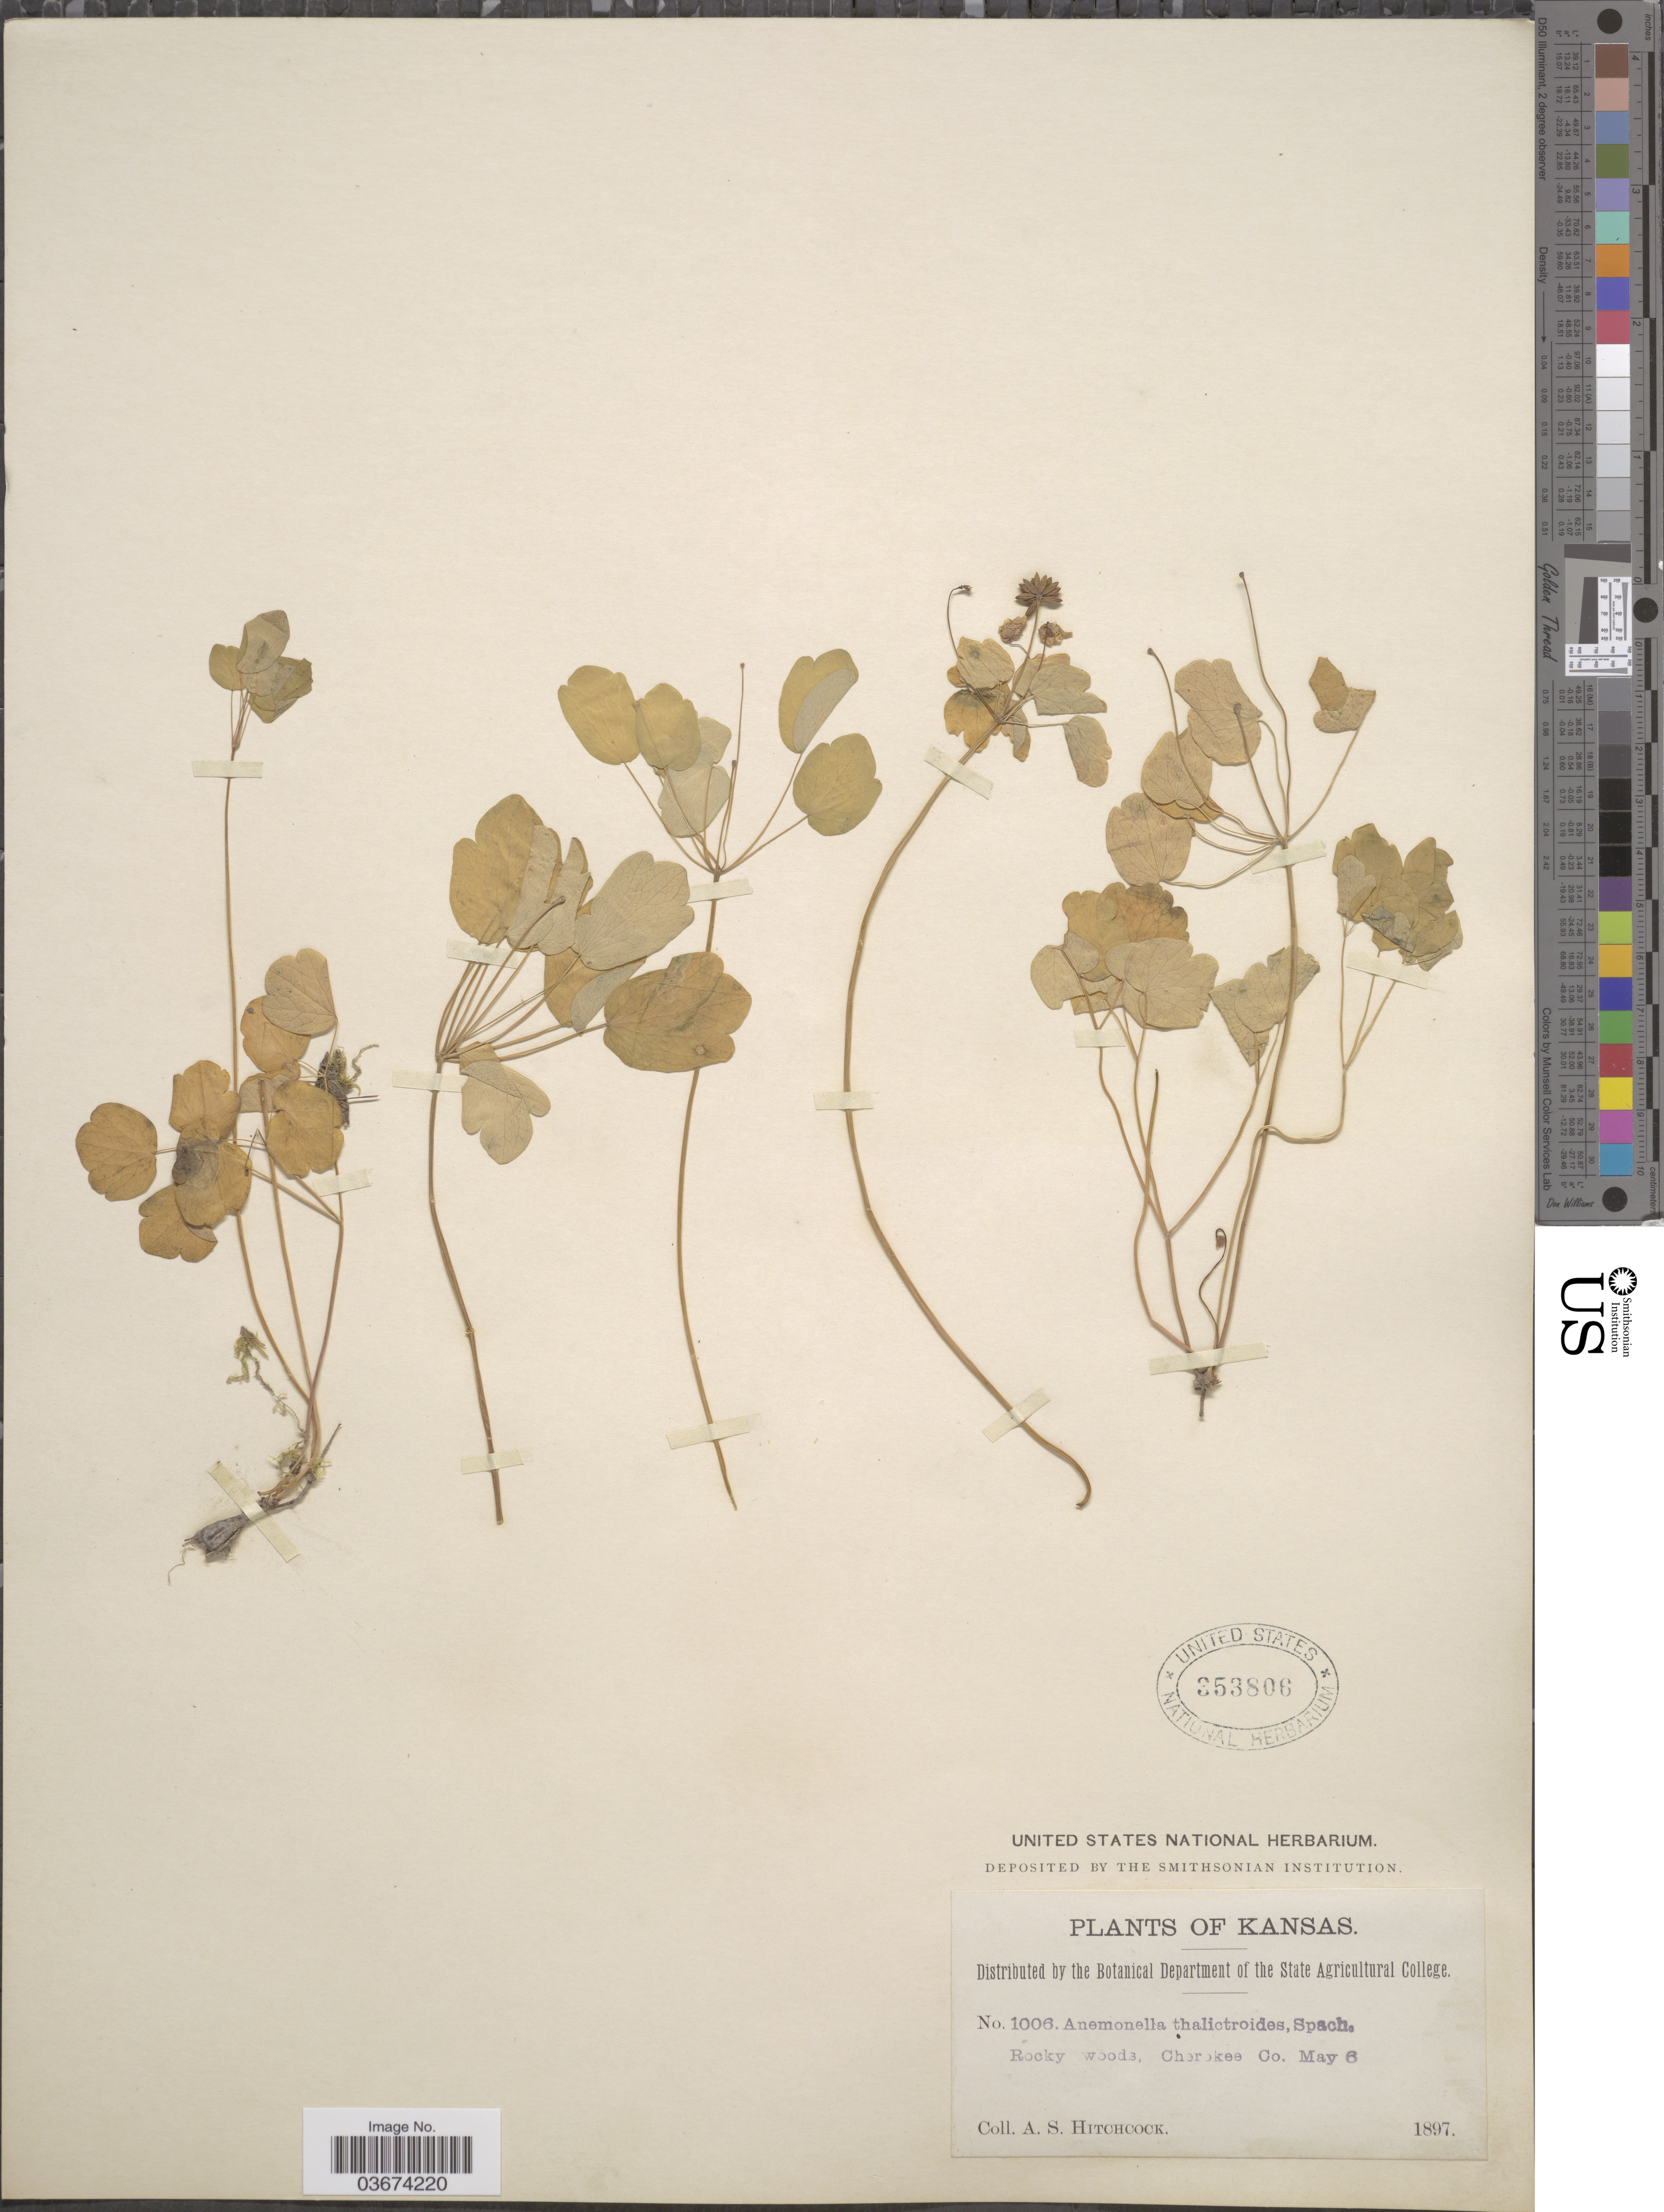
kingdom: Plantae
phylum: Tracheophyta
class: Magnoliopsida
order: Ranunculales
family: Ranunculaceae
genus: Thalictrum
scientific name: Thalictrum thalictroides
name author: (L.) A.J. Eames & B. Boivin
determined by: Strong, M. T., (US), Smithsonian Institution - National Museum of Natural History (UNITED STATES)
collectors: A. S. Hitchcock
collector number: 1006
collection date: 1897-05-06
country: United States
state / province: Kansas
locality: Cherokee Co.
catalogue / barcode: US 353806